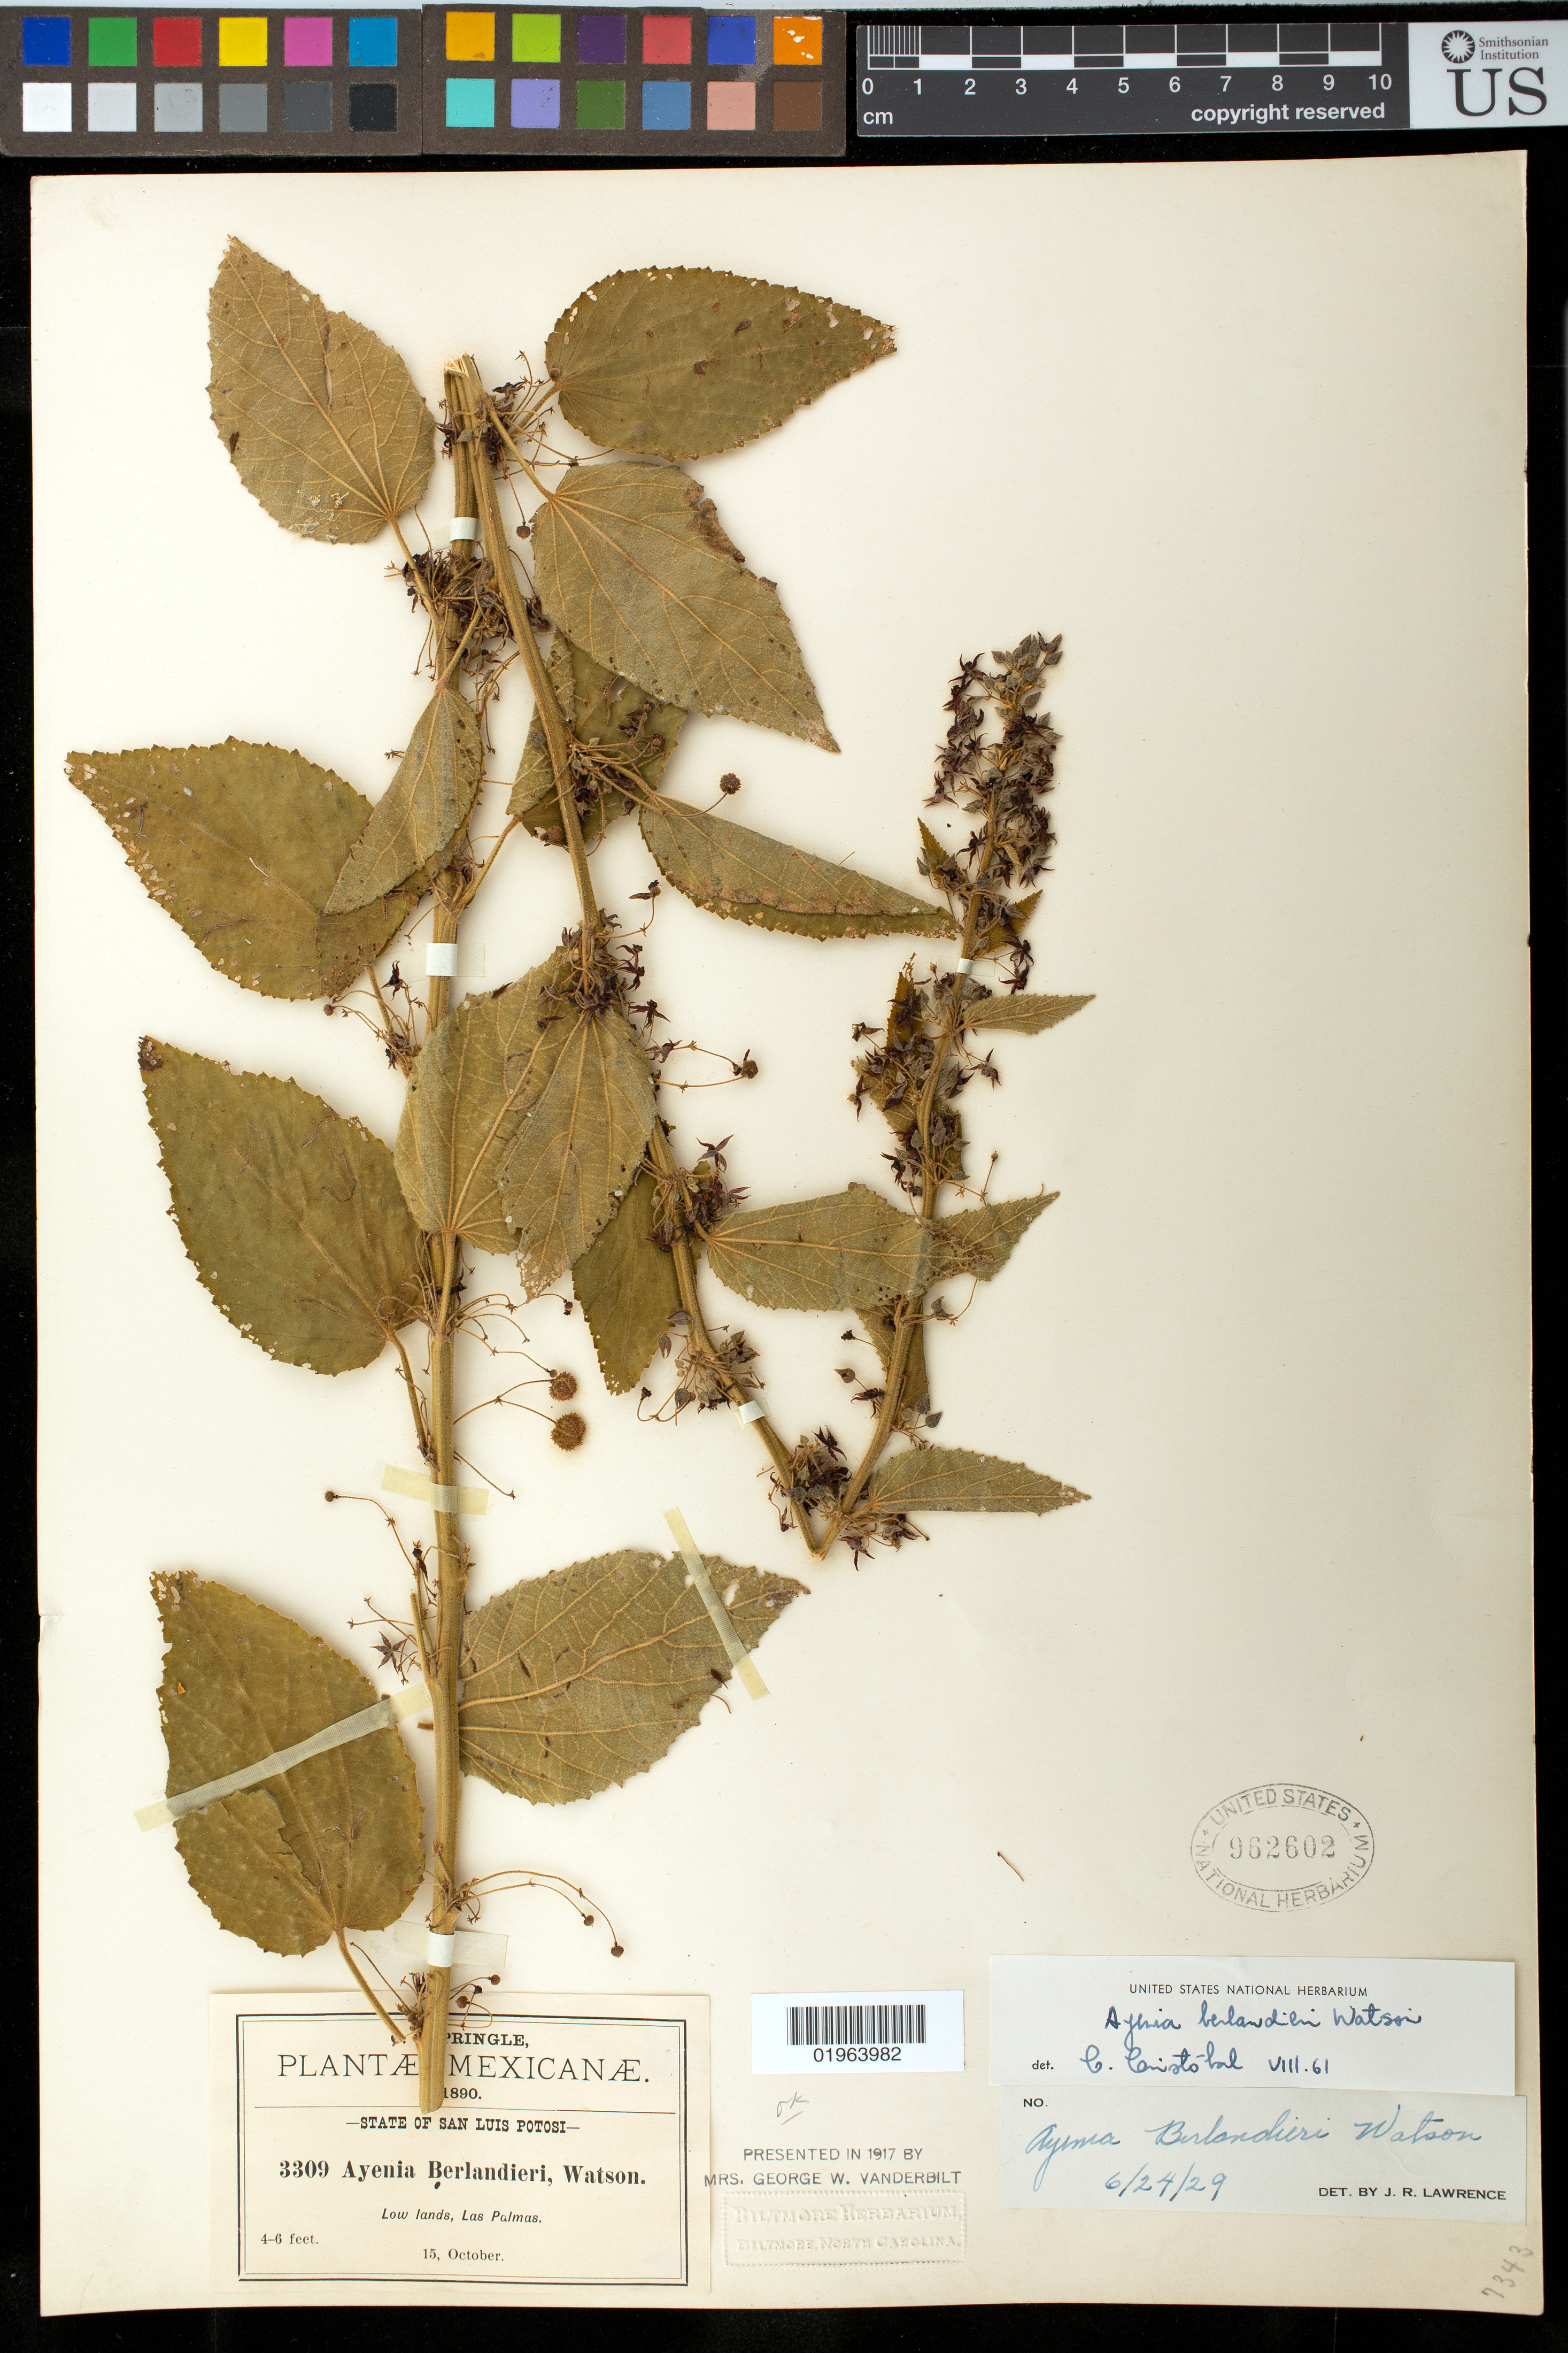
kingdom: Plantae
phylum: Tracheophyta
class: Magnoliopsida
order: Malvales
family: Malvaceae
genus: Ayenia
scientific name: Ayenia berlandieri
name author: S. Watson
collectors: C. G. Pringle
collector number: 3309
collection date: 1890-10-15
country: Mexico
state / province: San Luis Potosí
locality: State of San Luis Potosi, Low forests, Las Palmas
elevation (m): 3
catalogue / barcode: US 962602